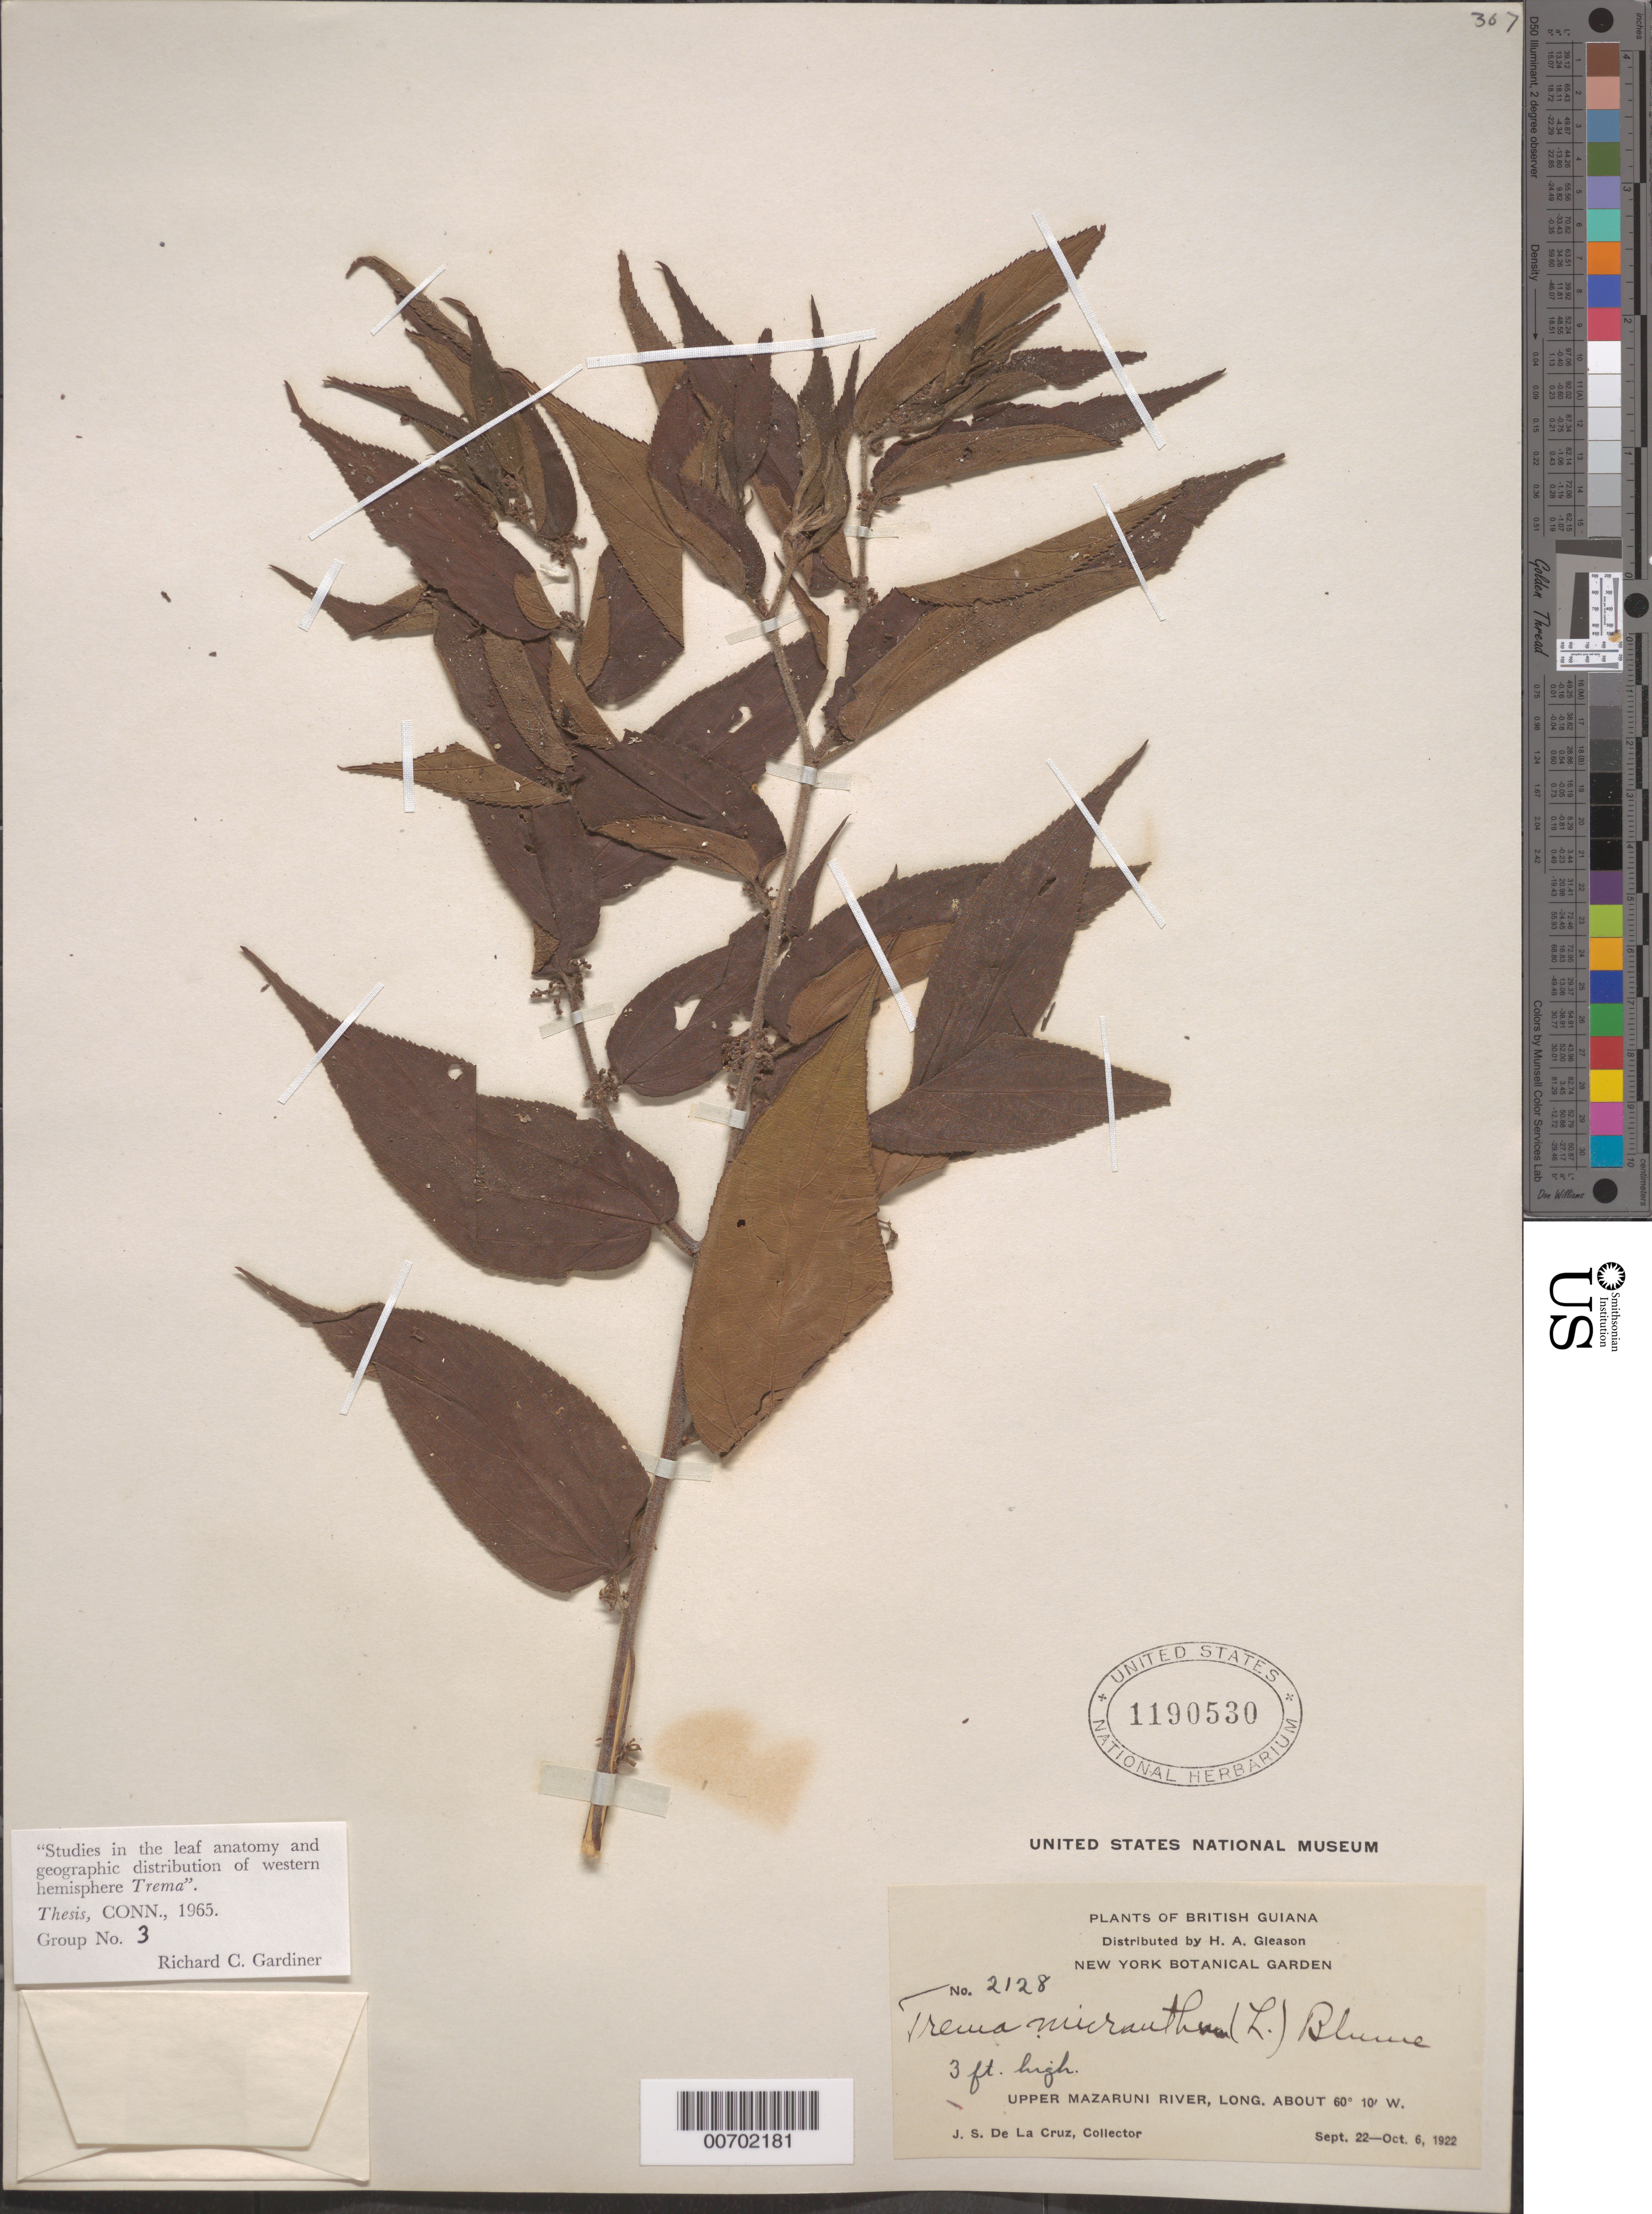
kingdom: Plantae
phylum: Tracheophyta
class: Magnoliopsida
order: Rosales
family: Cannabaceae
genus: Trema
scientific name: Trema micranthum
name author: (L.) Blume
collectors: J. S. de la Cruz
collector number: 2128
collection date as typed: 22-Sep-22 to 6-Oct-22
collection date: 1922-09-22/1922-10-06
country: Guyana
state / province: Cuyuni-Mazaruni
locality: Upper Mazaruni R.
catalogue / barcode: US 1190530